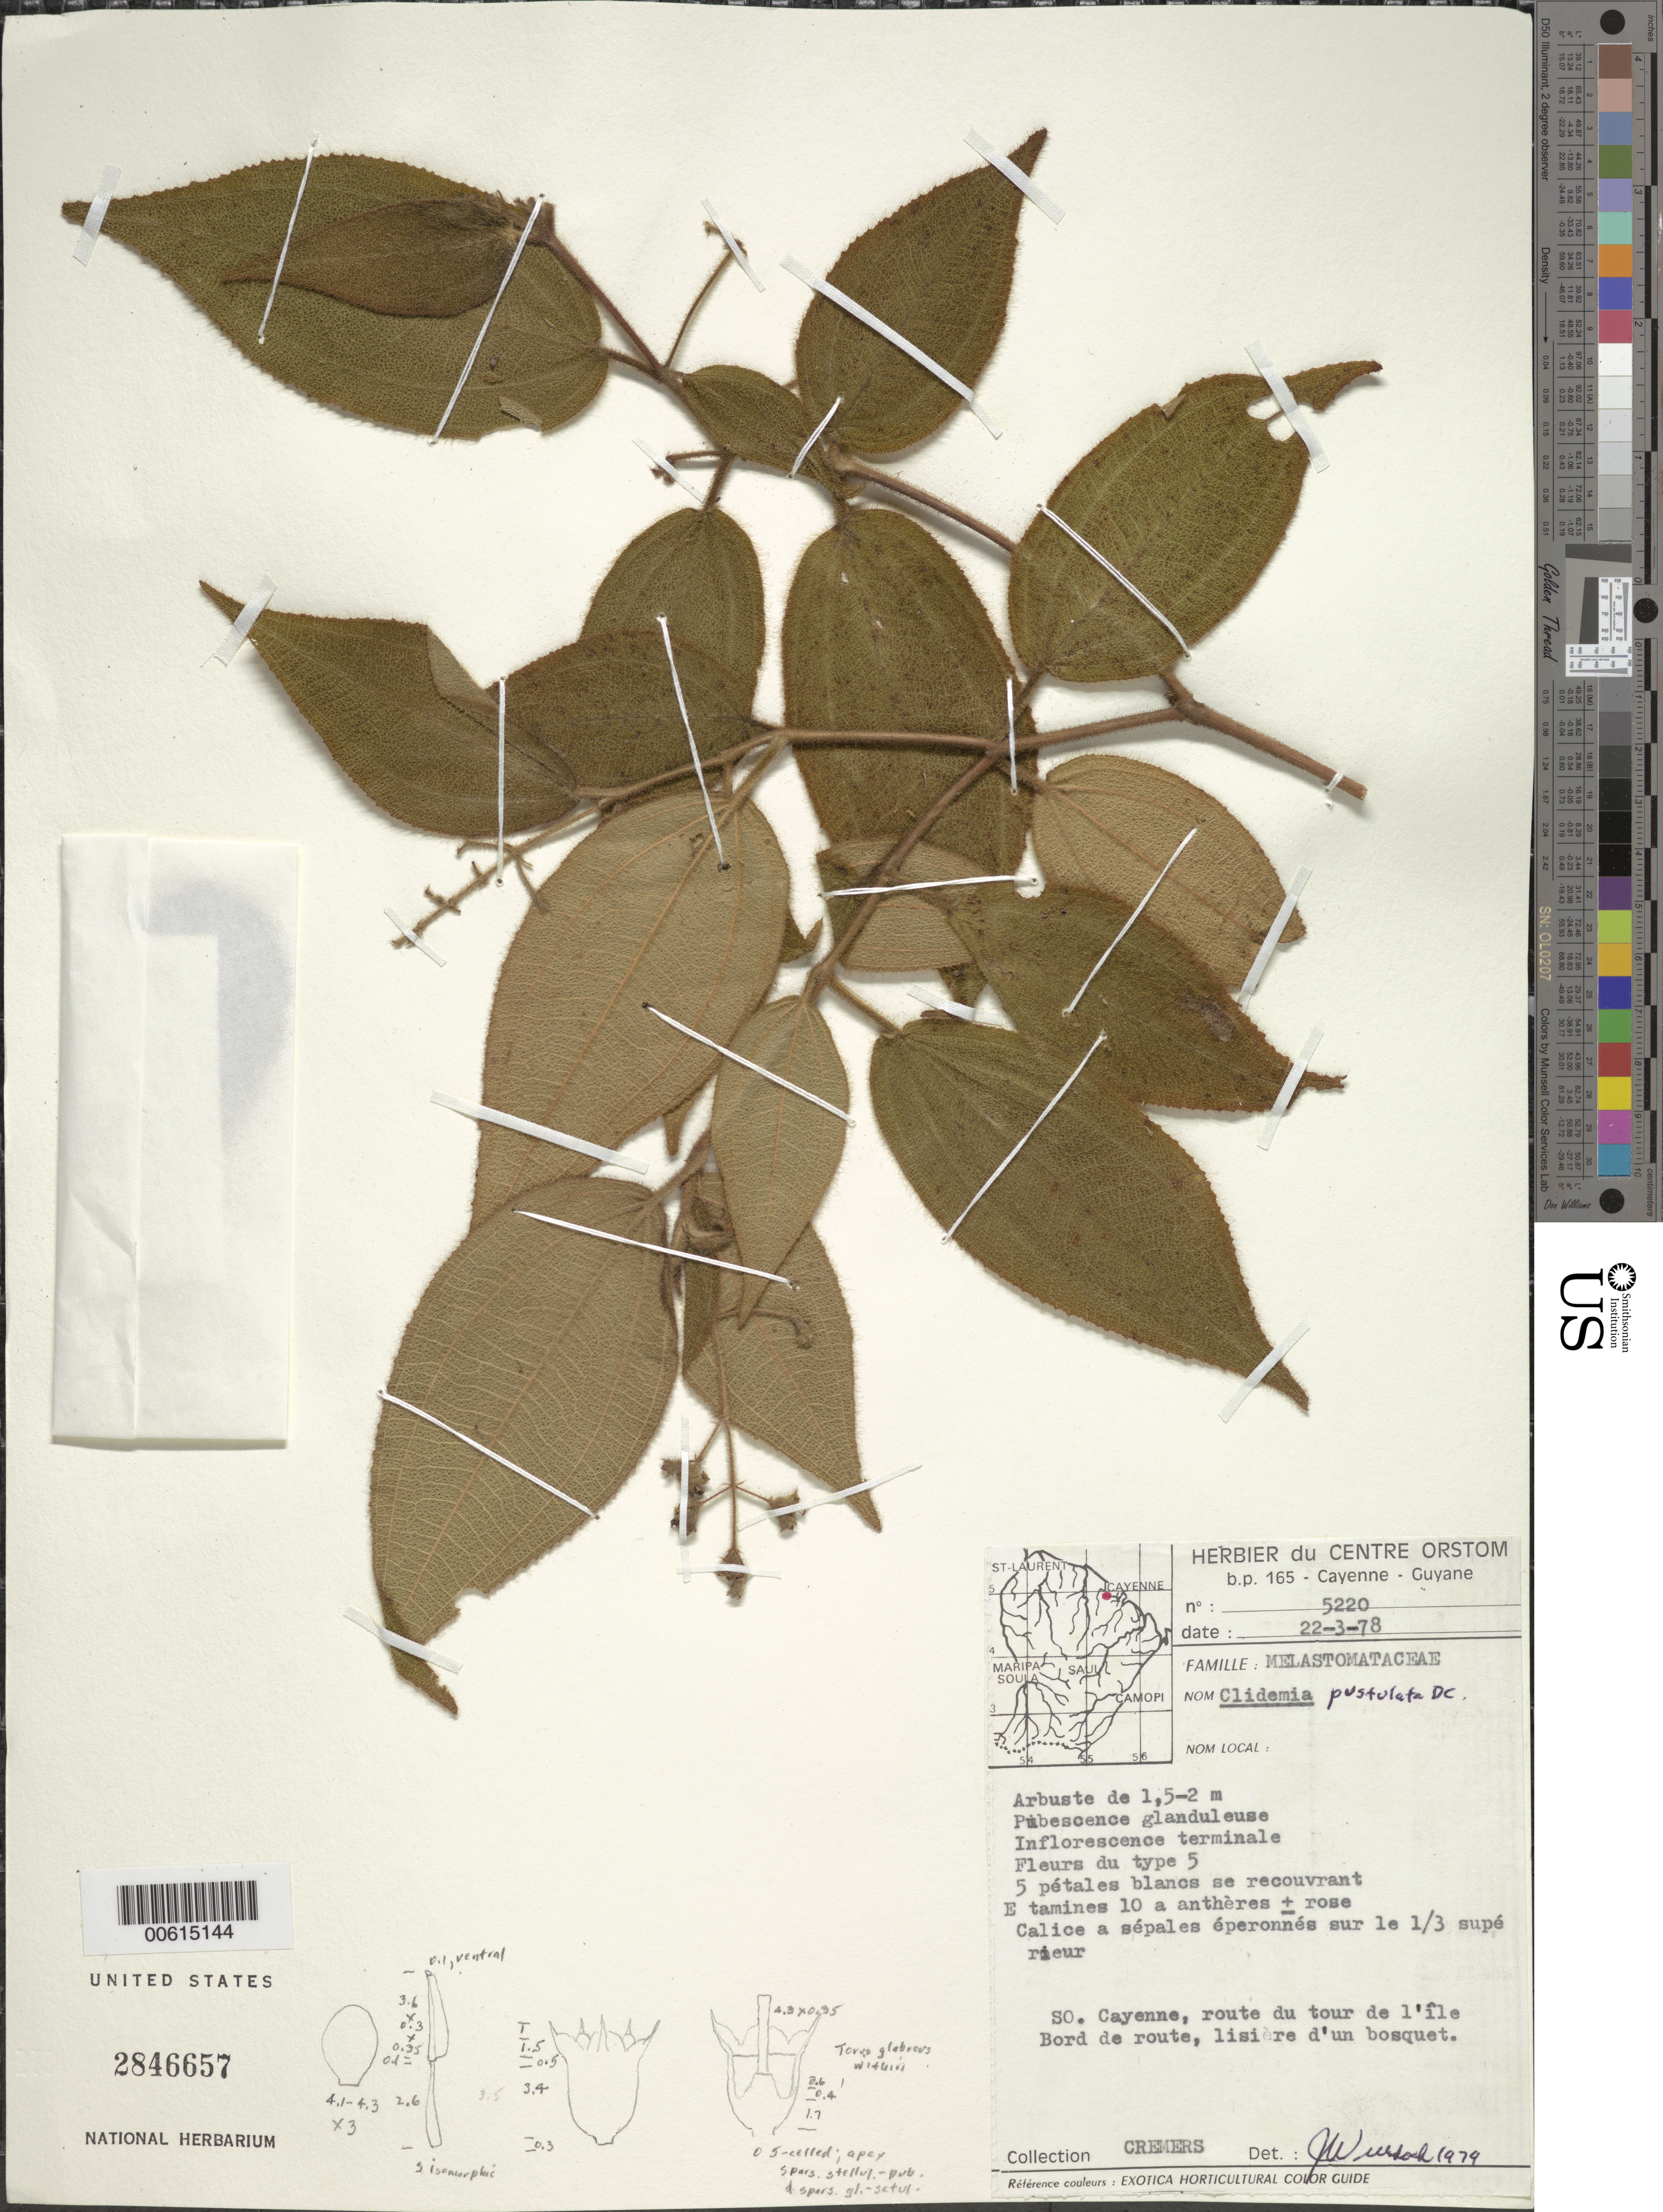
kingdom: Plantae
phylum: Tracheophyta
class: Magnoliopsida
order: Myrtales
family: Melastomataceae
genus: Clidemia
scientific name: Clidemia pustulata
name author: DC.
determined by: Wurdack, John J., (US), US (UNITED STATES)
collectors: G. Cremers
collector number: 5220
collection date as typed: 22-Mar-78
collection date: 1978-03-22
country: French Guiana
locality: Savane Bordelaise, route du tour de l'Ile SW de Cayenne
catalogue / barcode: US 2846657